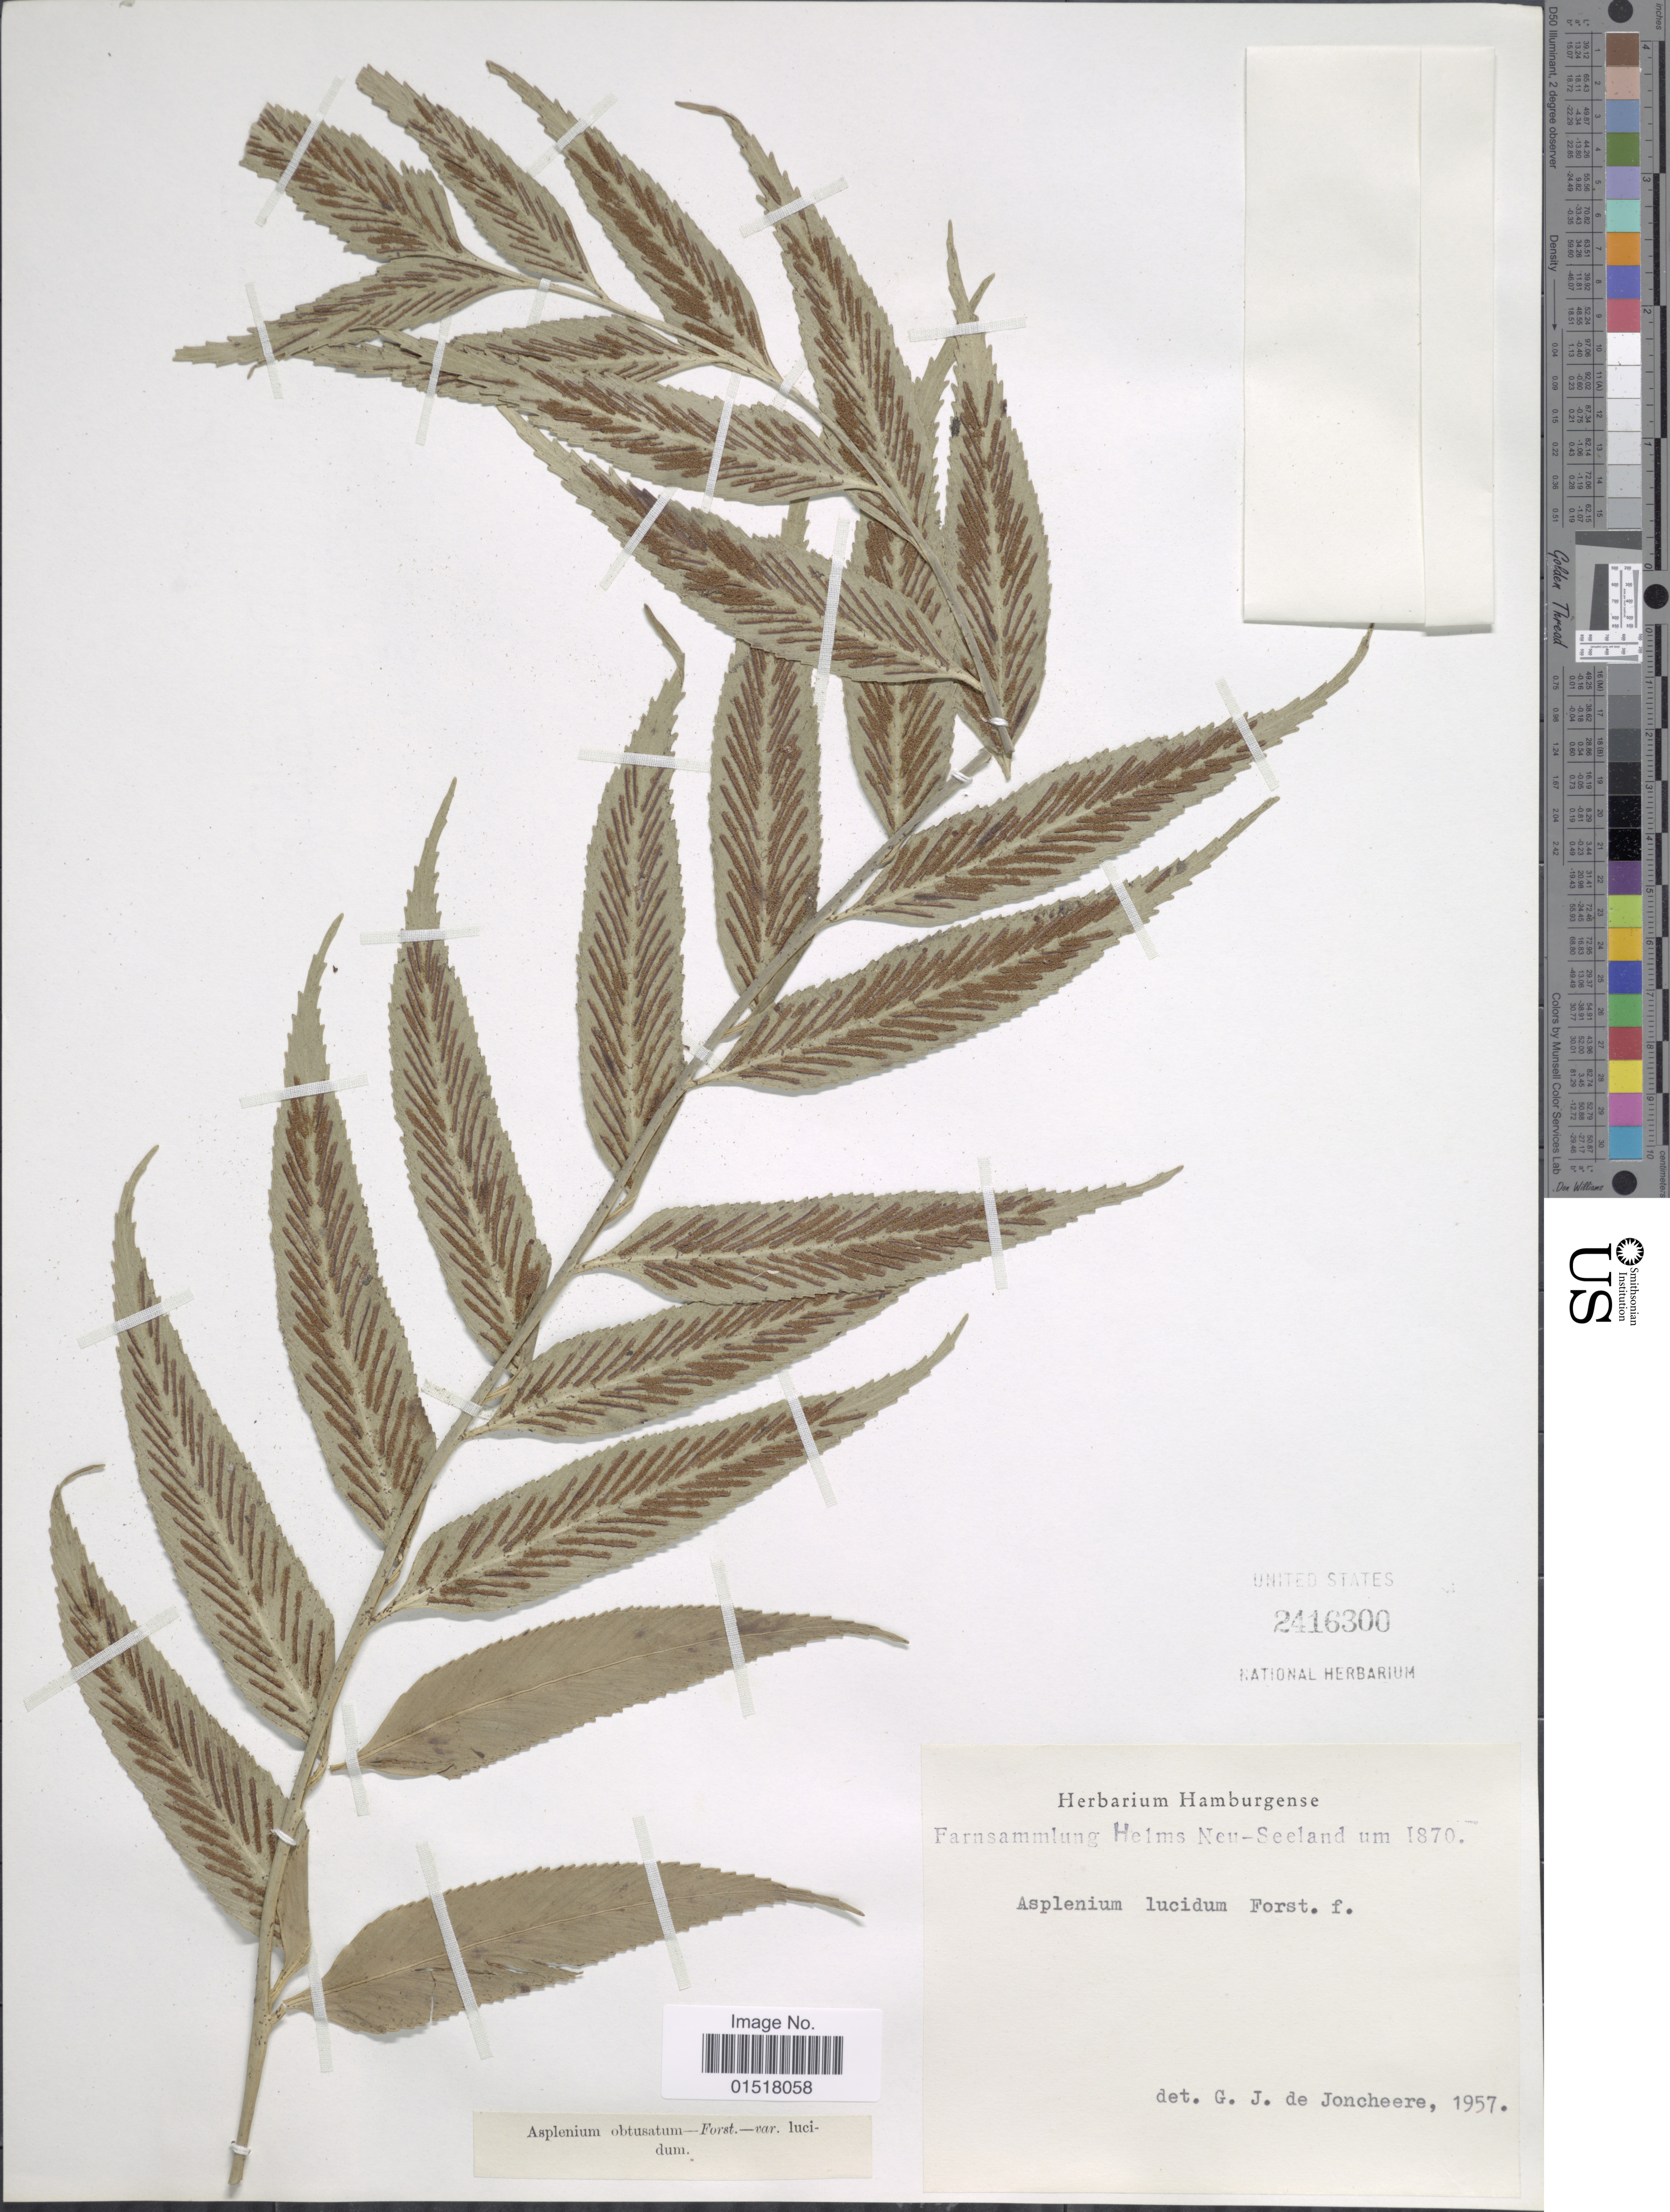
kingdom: Plantae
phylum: Tracheophyta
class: Polypodiopsida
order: Polypodiales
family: Aspleniaceae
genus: Asplenium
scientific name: Asplenium oblongifolium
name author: Colenso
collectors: Helms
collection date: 1870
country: New Zealand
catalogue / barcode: US 2416300